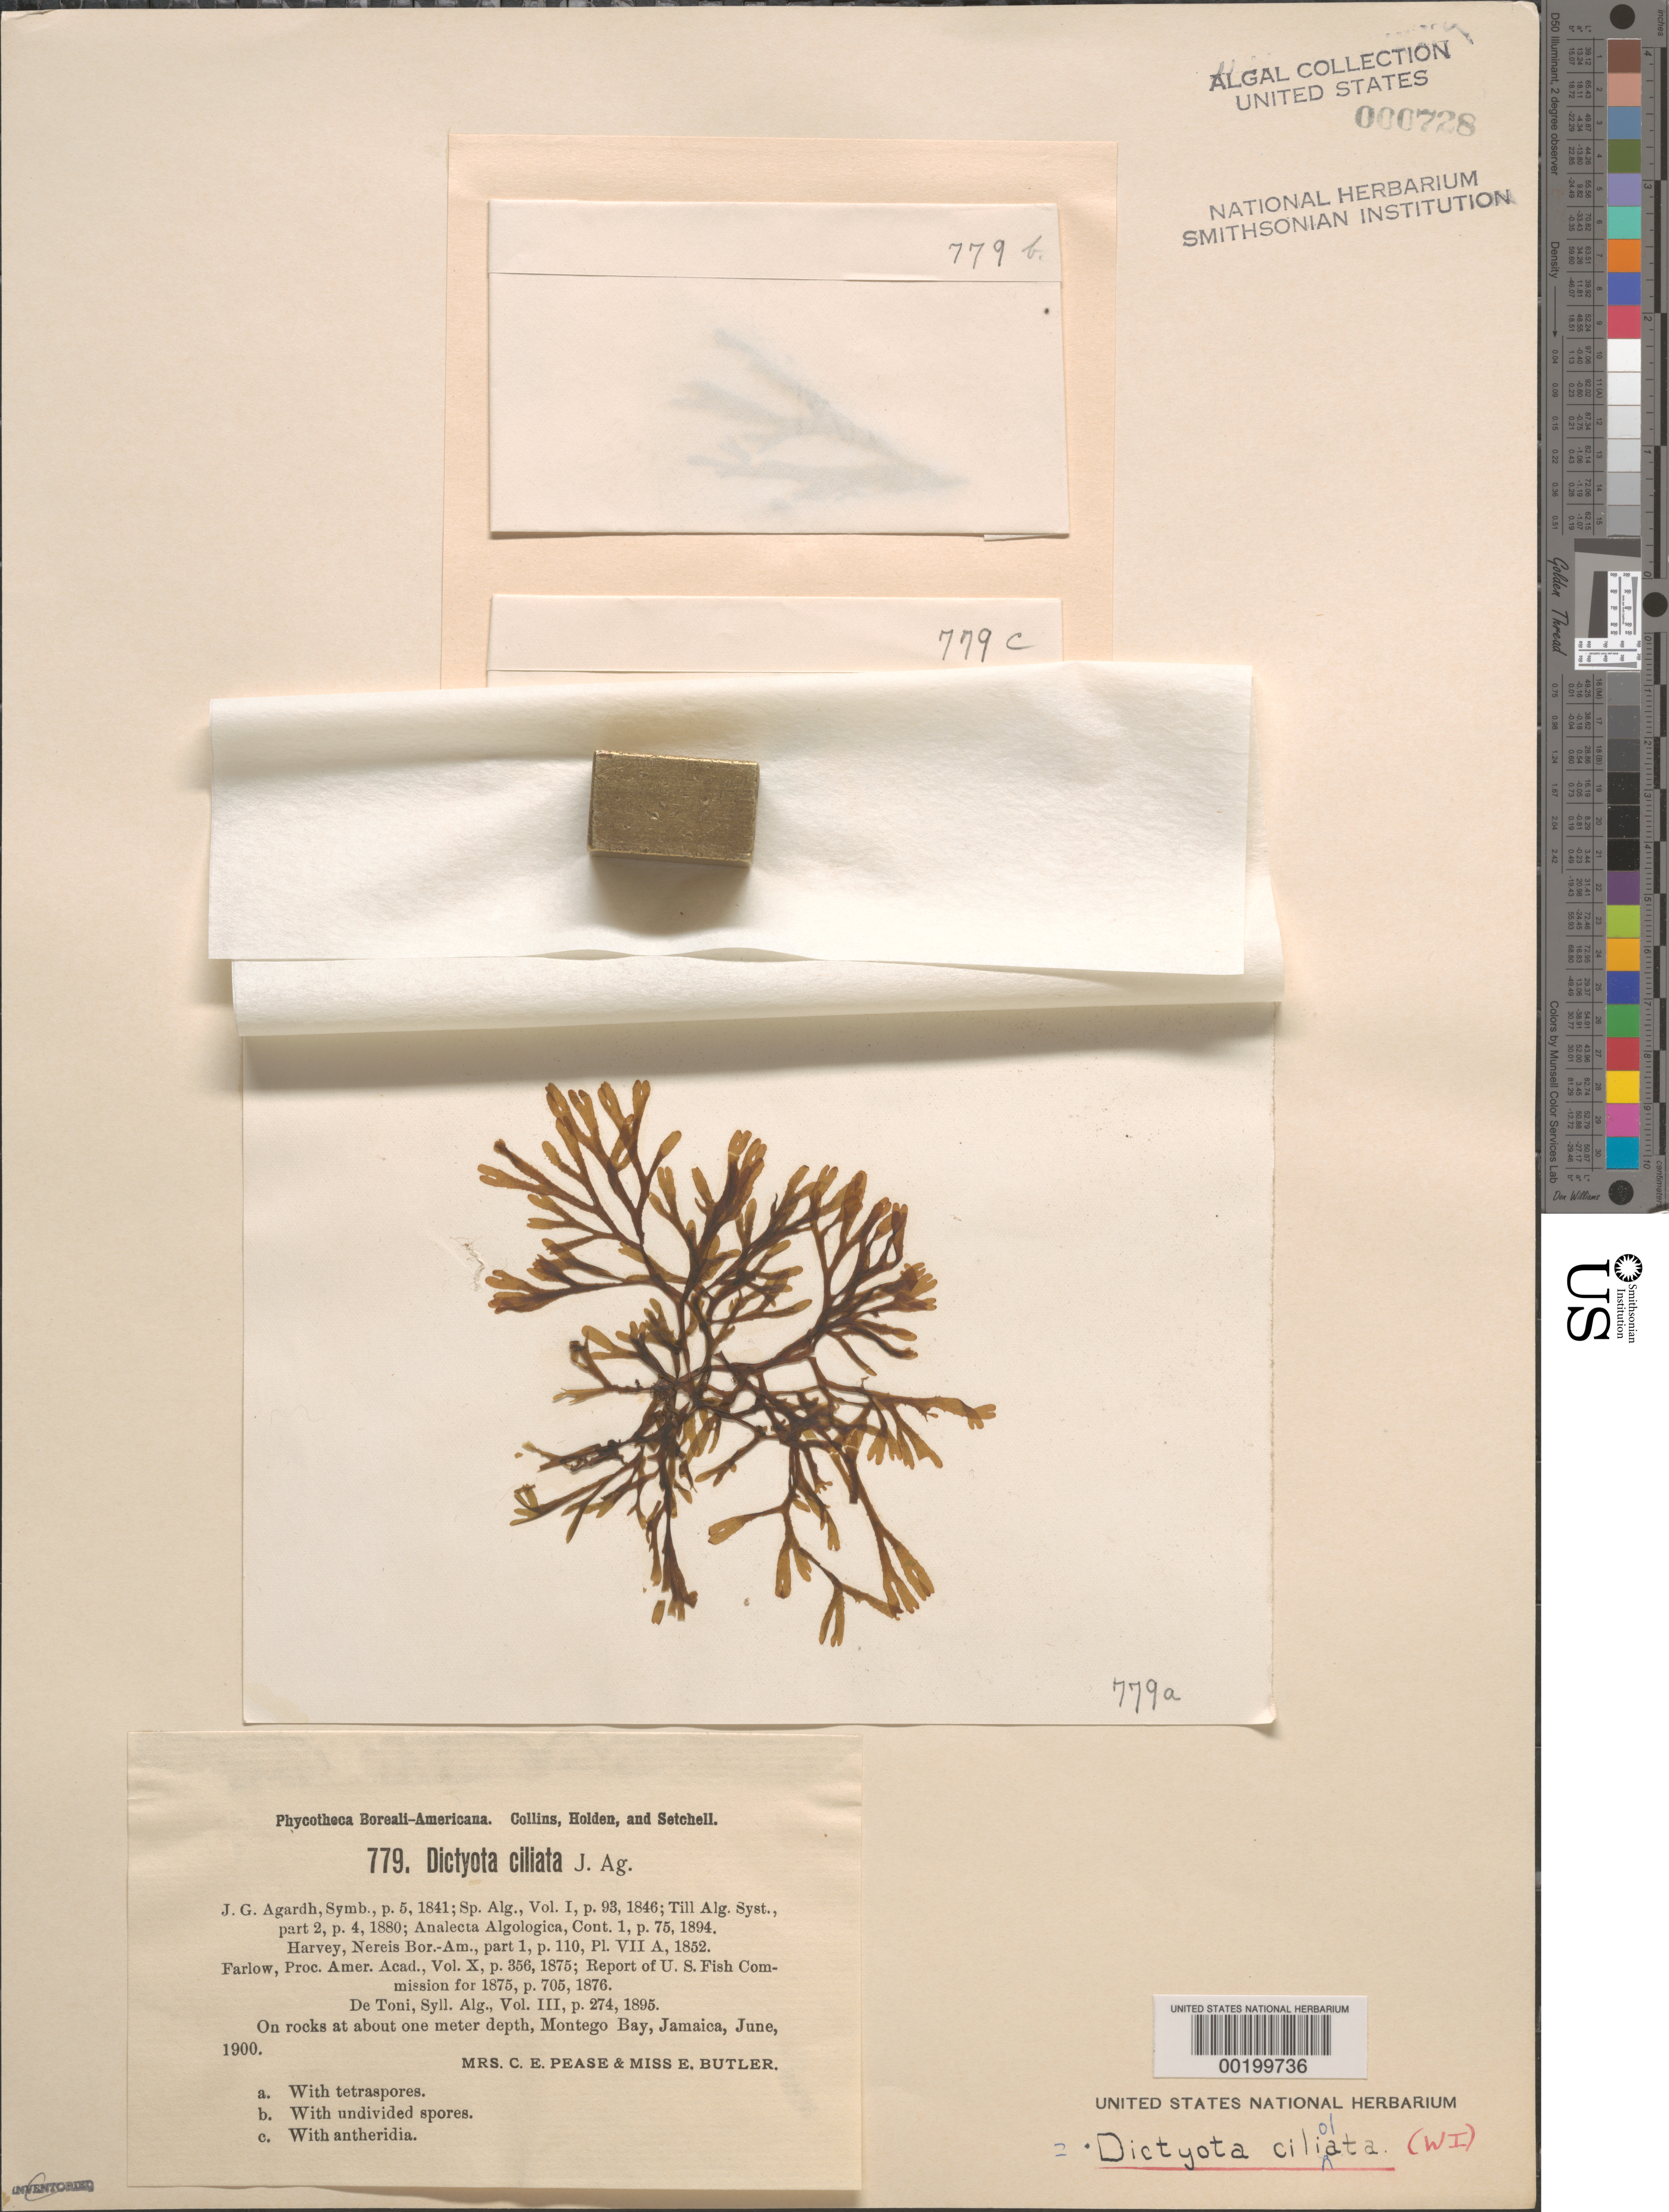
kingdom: Chromista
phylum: Ochrophyta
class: Phaeophyceae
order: Dictyotales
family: Dictyotaceae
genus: Dictyota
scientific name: Dictyota ciliolata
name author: Sond. ex Kütz.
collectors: C. Pease & E. Butler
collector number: PB-A 779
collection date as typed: Jun 1900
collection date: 1900-06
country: Jamaica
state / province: Saint James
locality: Montego Bay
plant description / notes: Collins, Holden & Setchell, Phycotheca Boreali-Americana, as Dictyota ciliata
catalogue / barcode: US 728